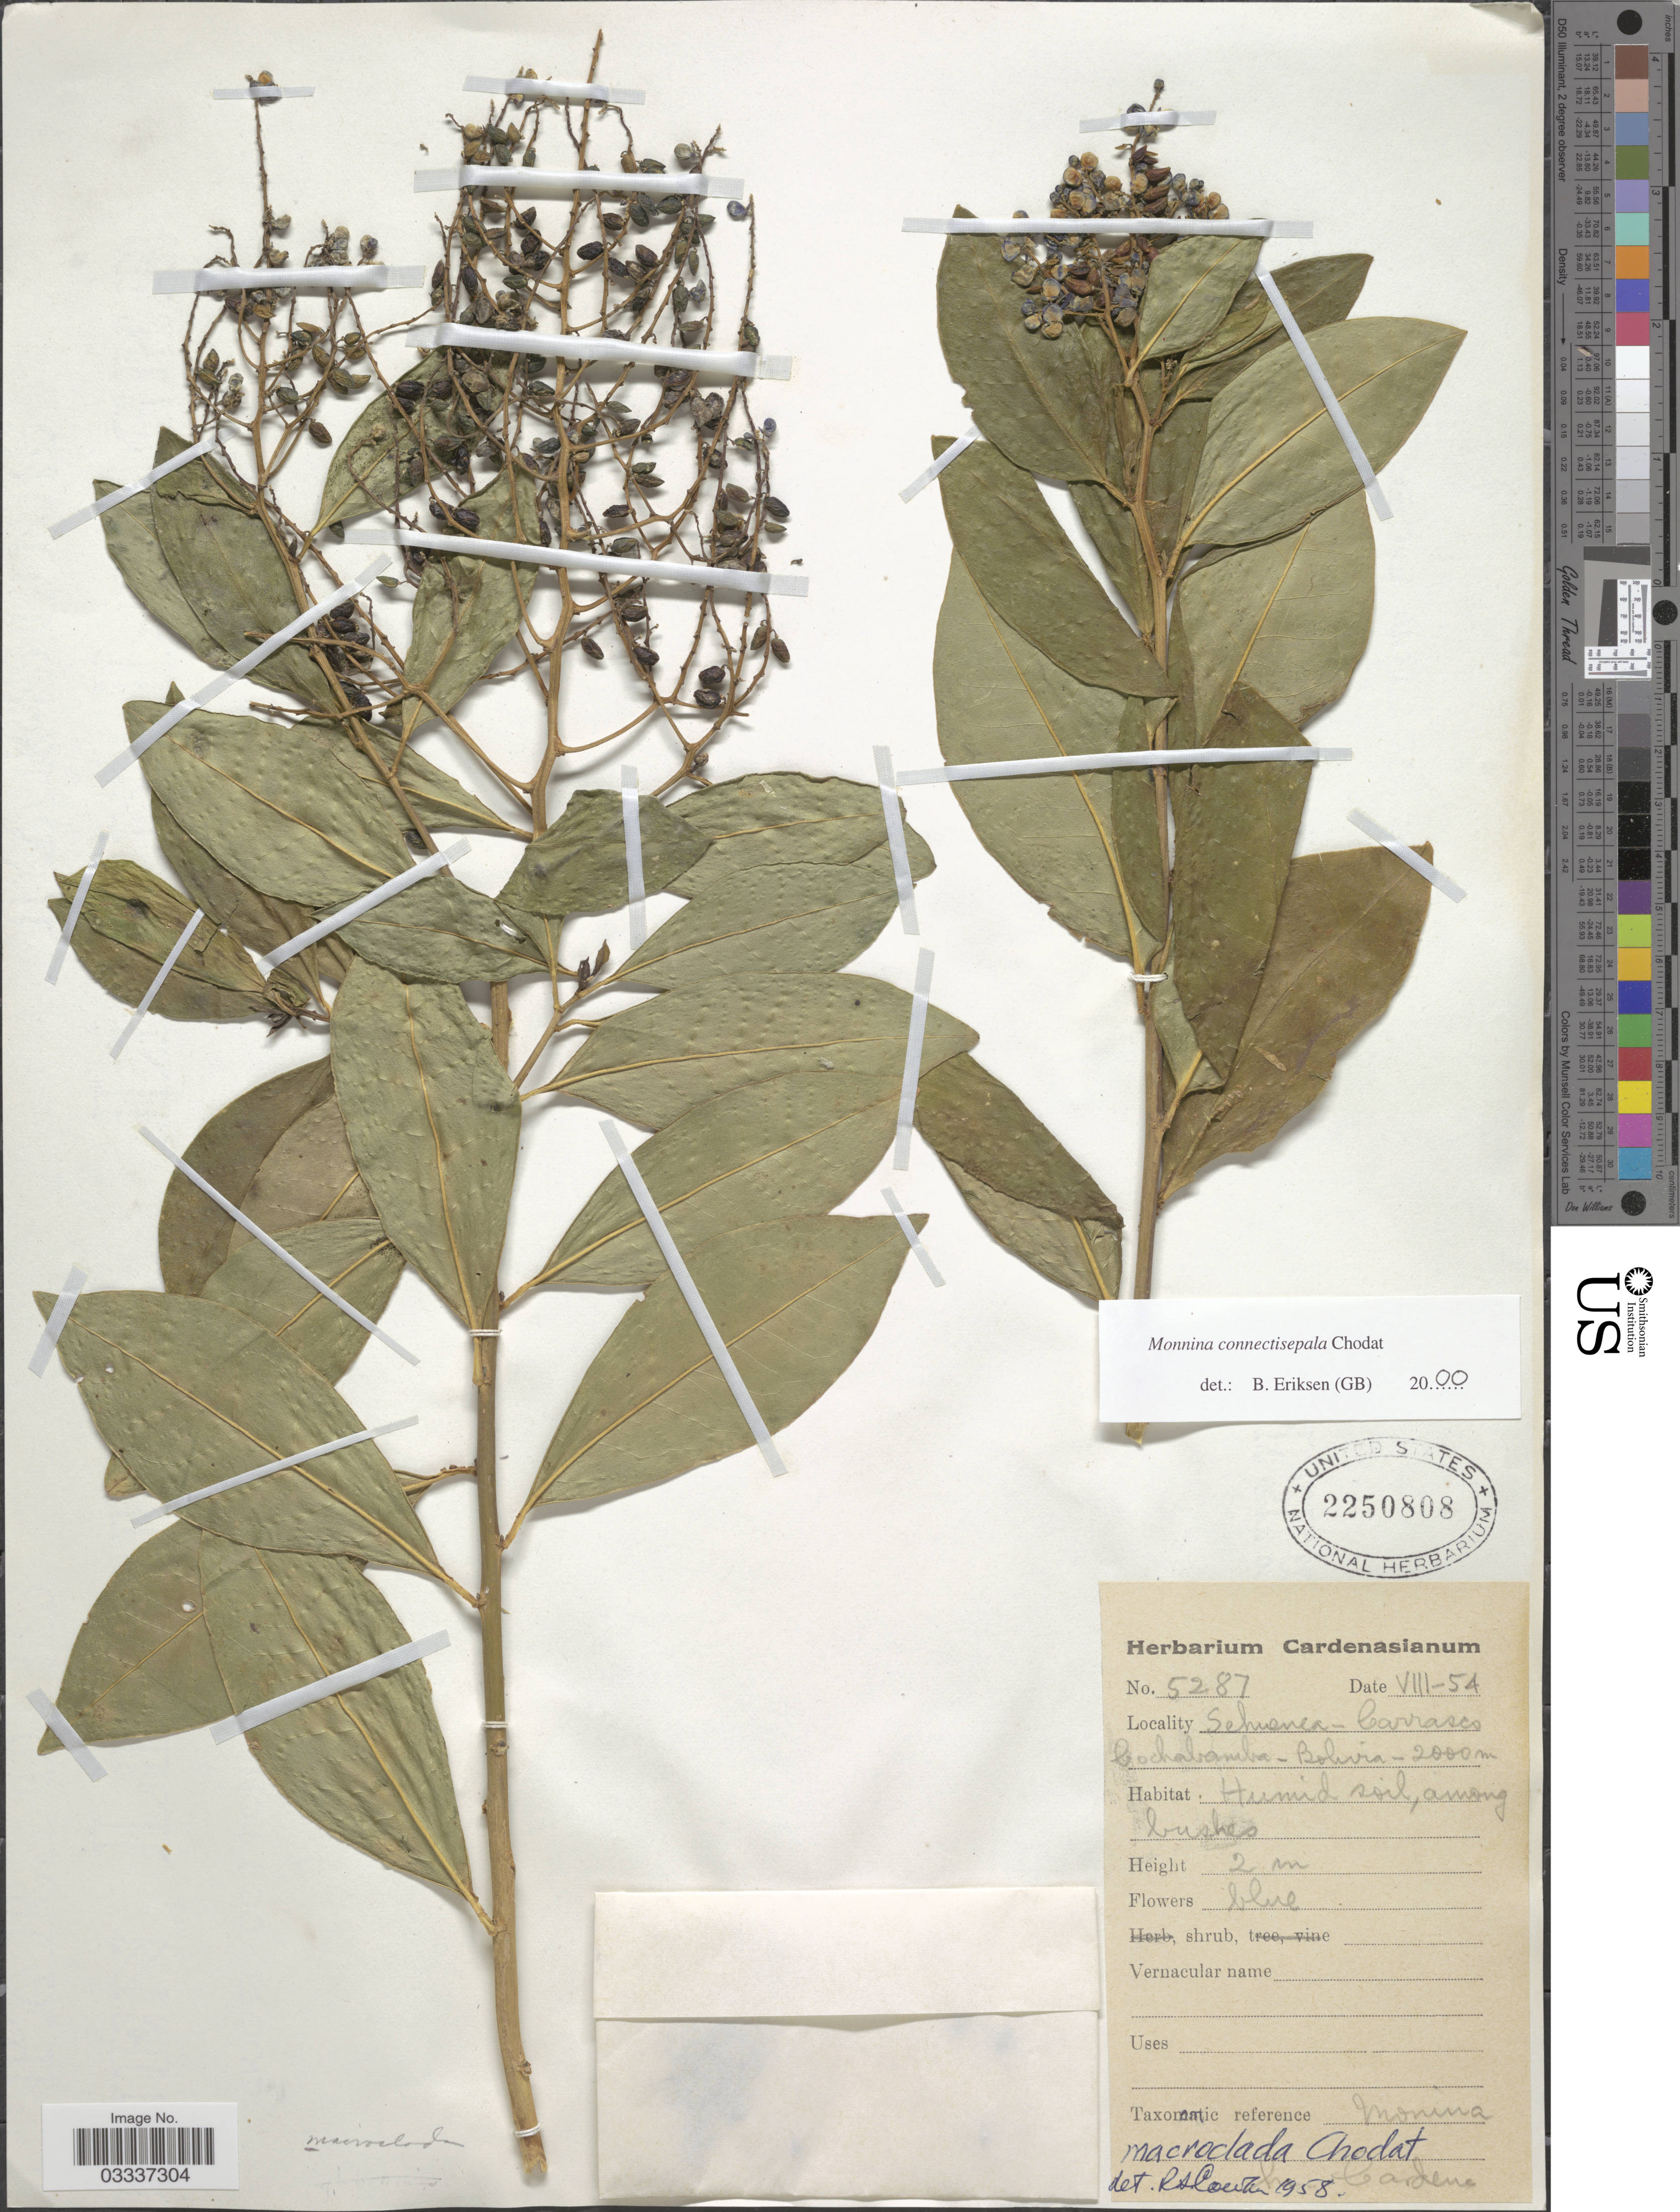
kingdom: Plantae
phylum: Tracheophyta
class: Magnoliopsida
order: Fabales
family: Polygalaceae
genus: Monnina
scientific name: Monnina connectisepala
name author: Chodat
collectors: M. Cárdenas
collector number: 5287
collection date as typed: Transcribed d/m/y: /8/54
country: Bolivia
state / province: Cochabamba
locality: Sehuenca- Carrasco.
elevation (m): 2000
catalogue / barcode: US 2250808